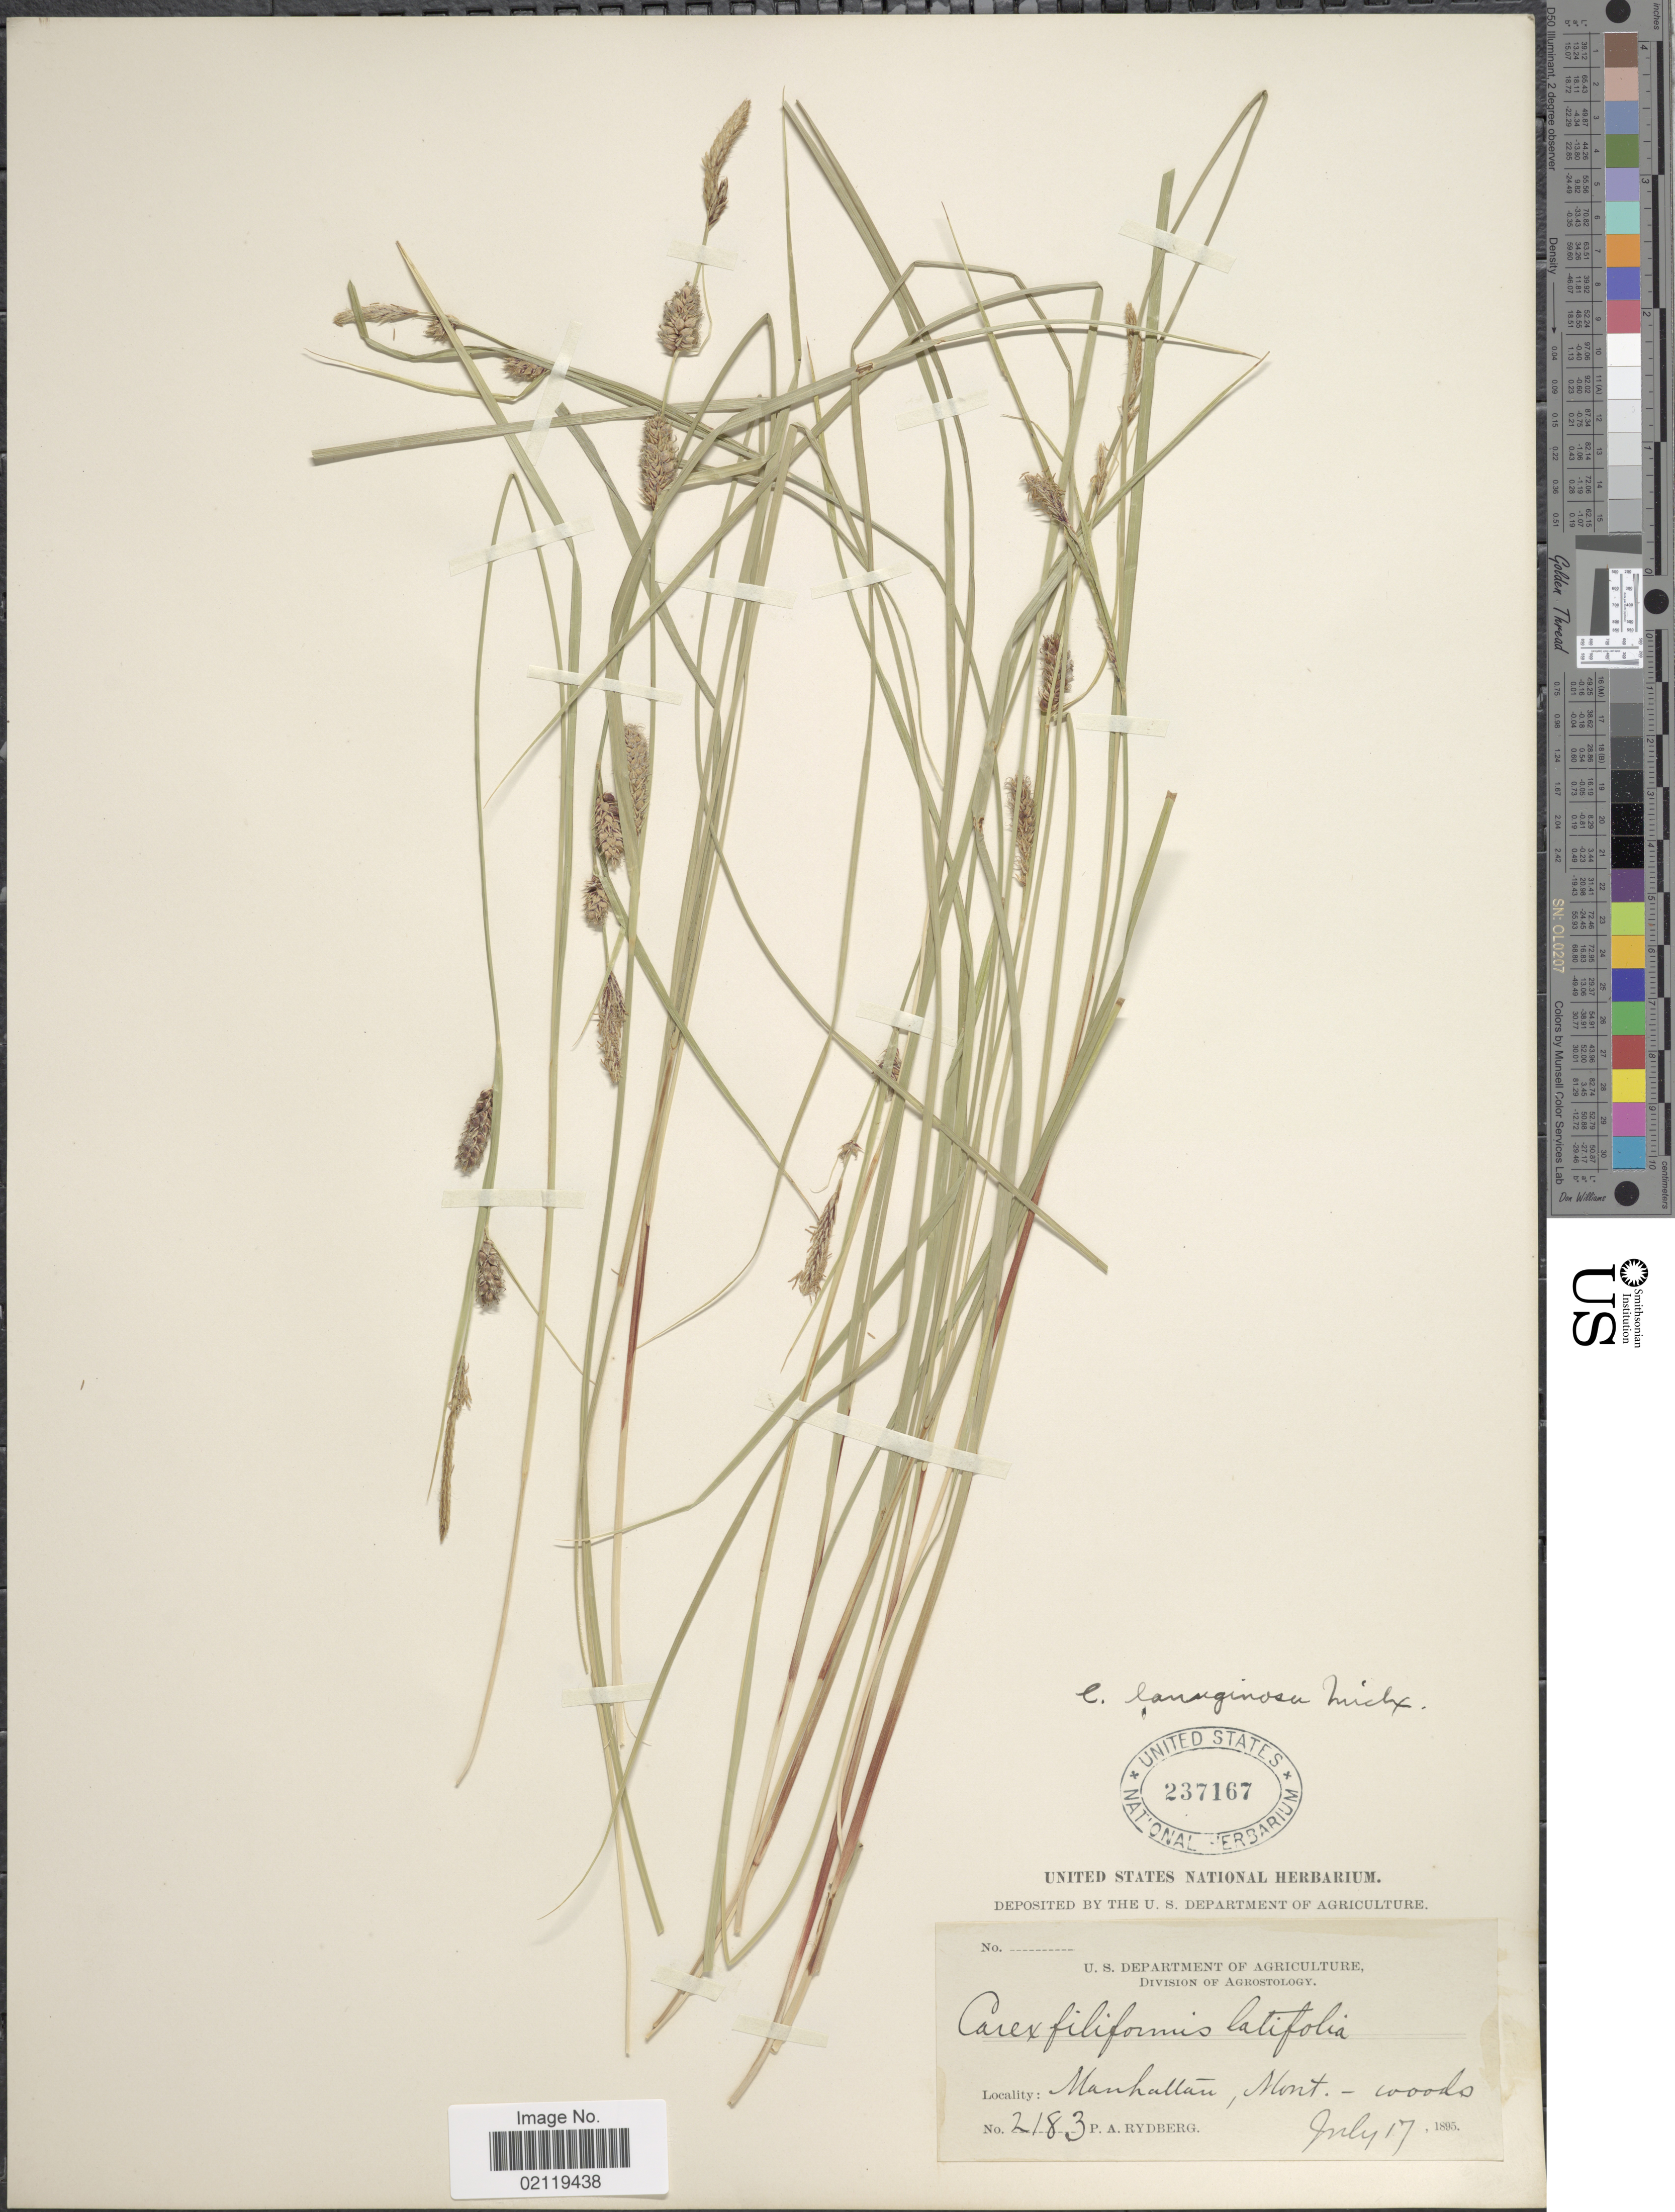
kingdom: Plantae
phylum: Tracheophyta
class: Liliopsida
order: Poales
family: Cyperaceae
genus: Carex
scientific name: Carex pellita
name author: Muhl. ex Willd.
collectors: P. A. Rydberg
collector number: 2183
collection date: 1895-07-17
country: United States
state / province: Montana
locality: Manhattan - woods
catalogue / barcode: US 237167